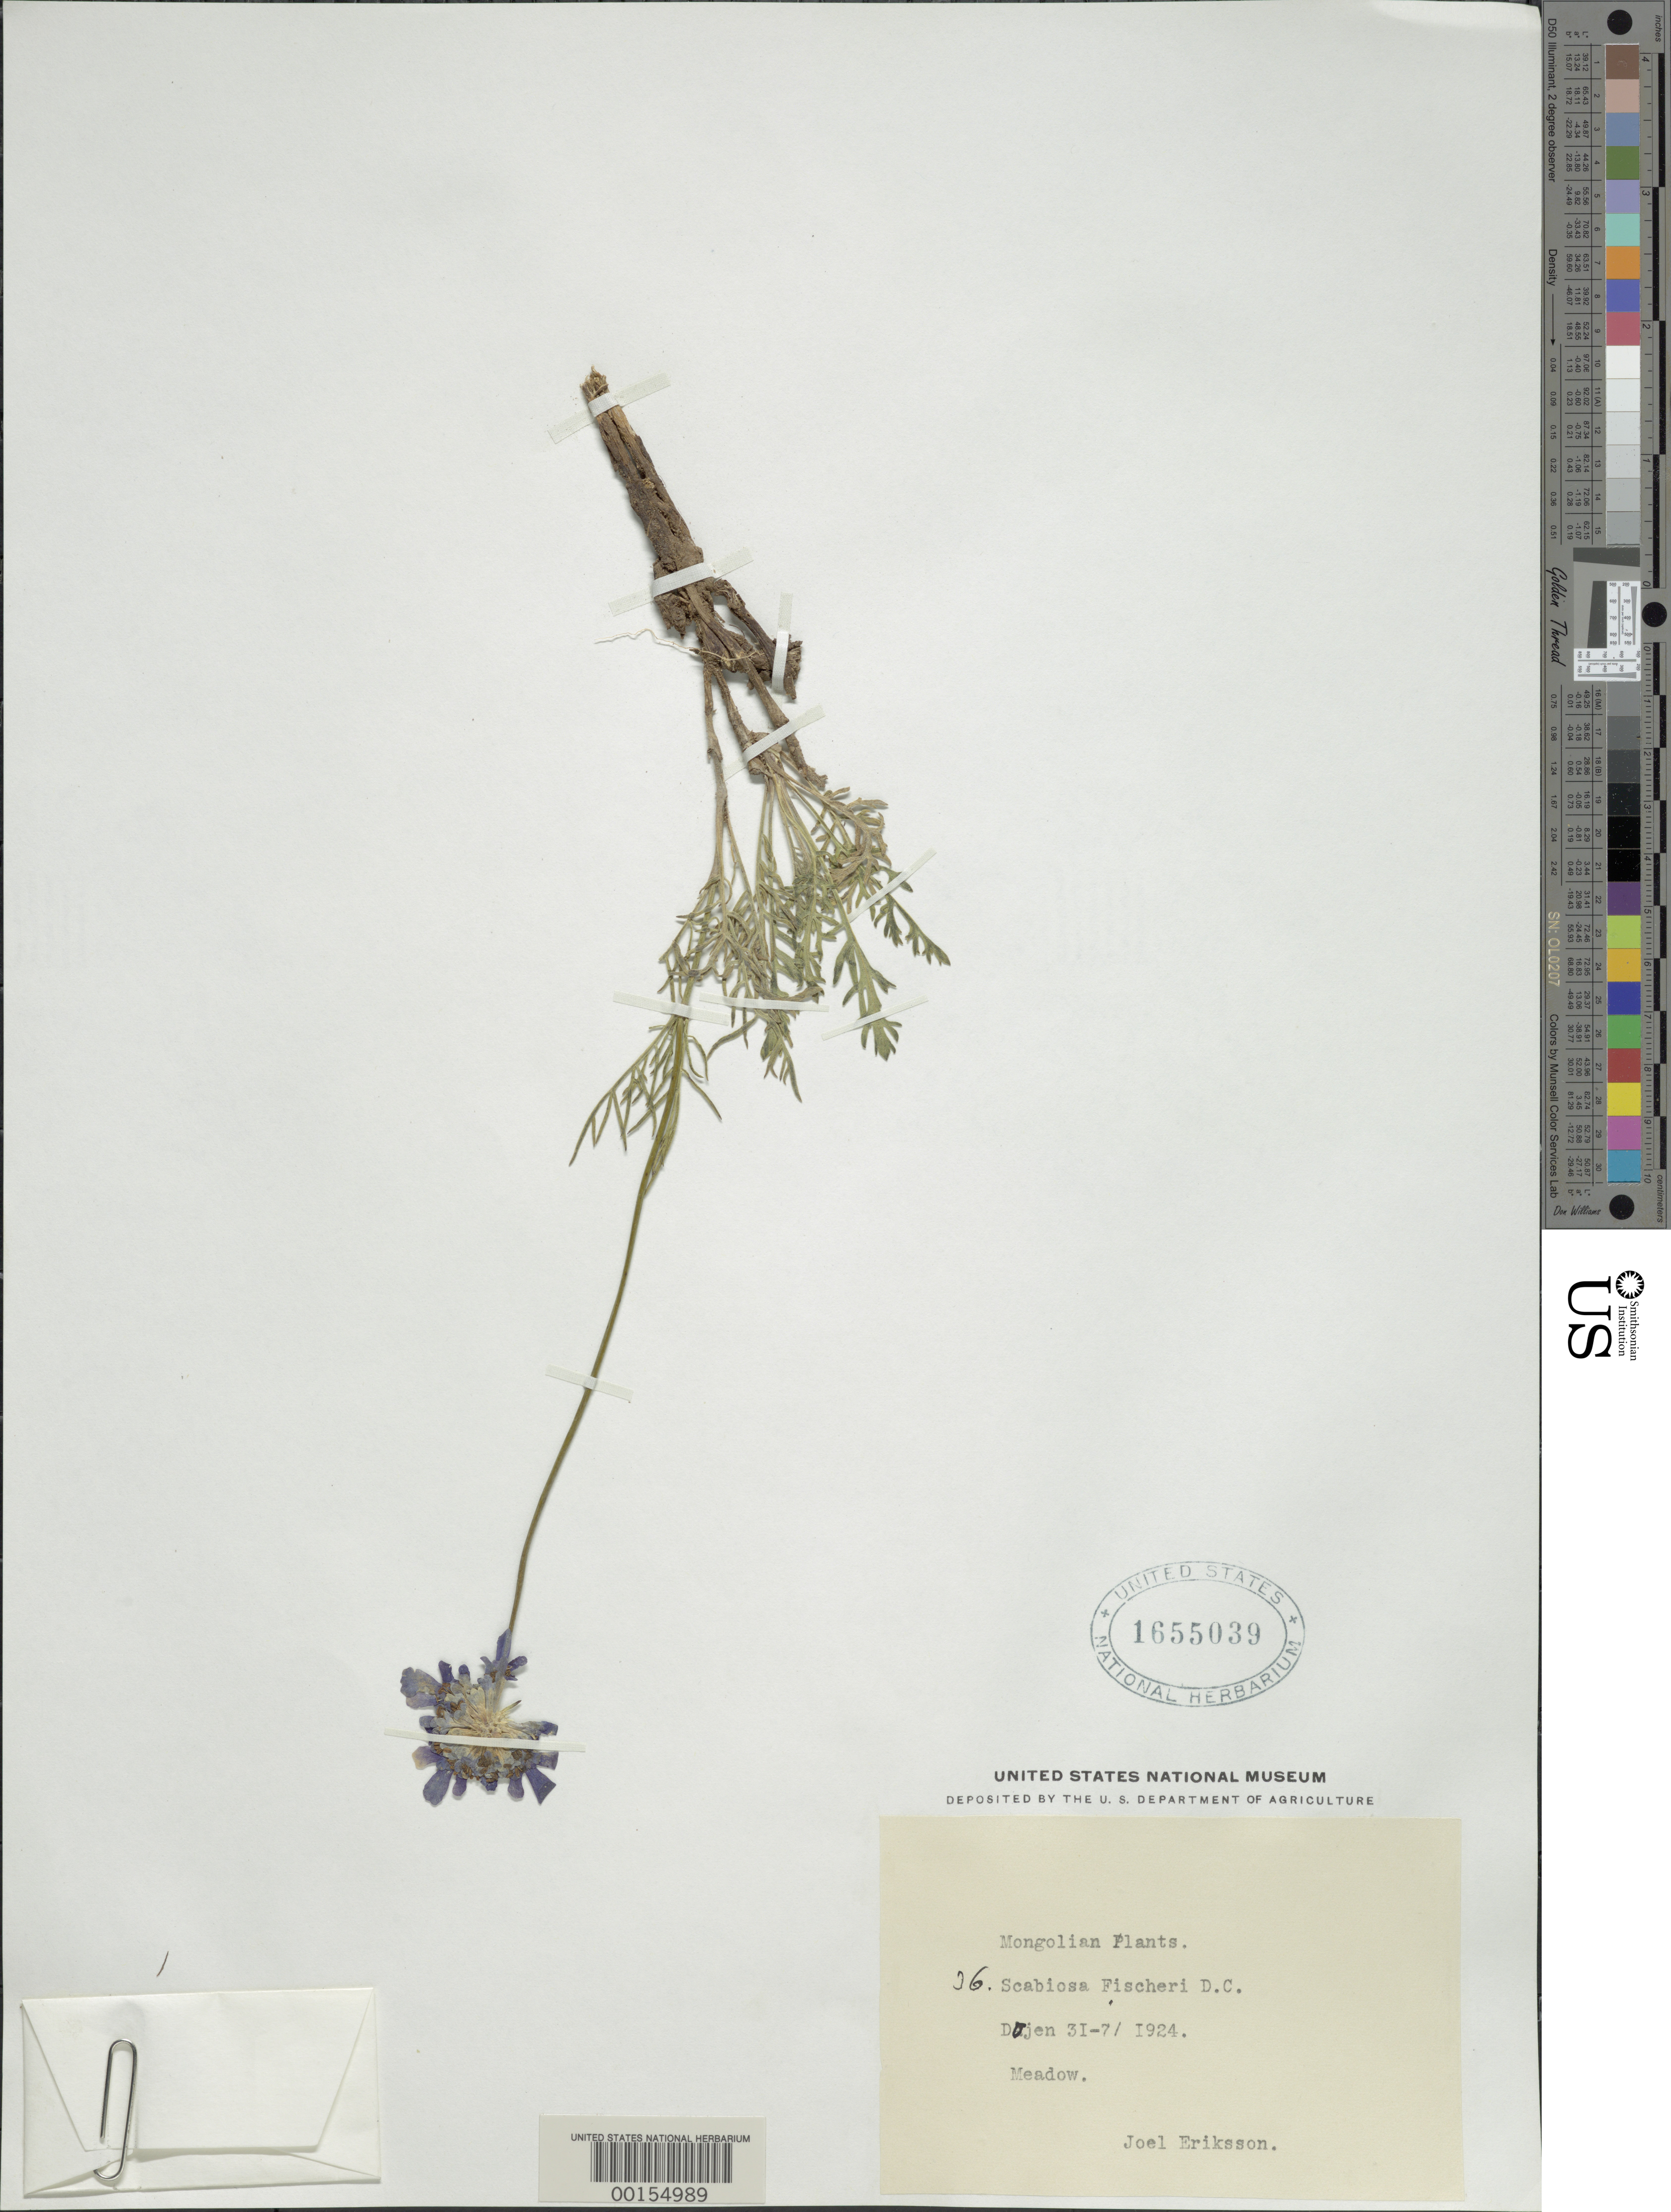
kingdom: Plantae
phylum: Tracheophyta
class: Magnoliopsida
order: Dipsacales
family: Caprifoliaceae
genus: Scabiosa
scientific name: Scabiosa fischerii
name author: DC.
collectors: J. Eriksson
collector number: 16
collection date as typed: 31 Jul 1924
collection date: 1924-07-31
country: Mongolia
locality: Dojen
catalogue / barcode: US 1655039